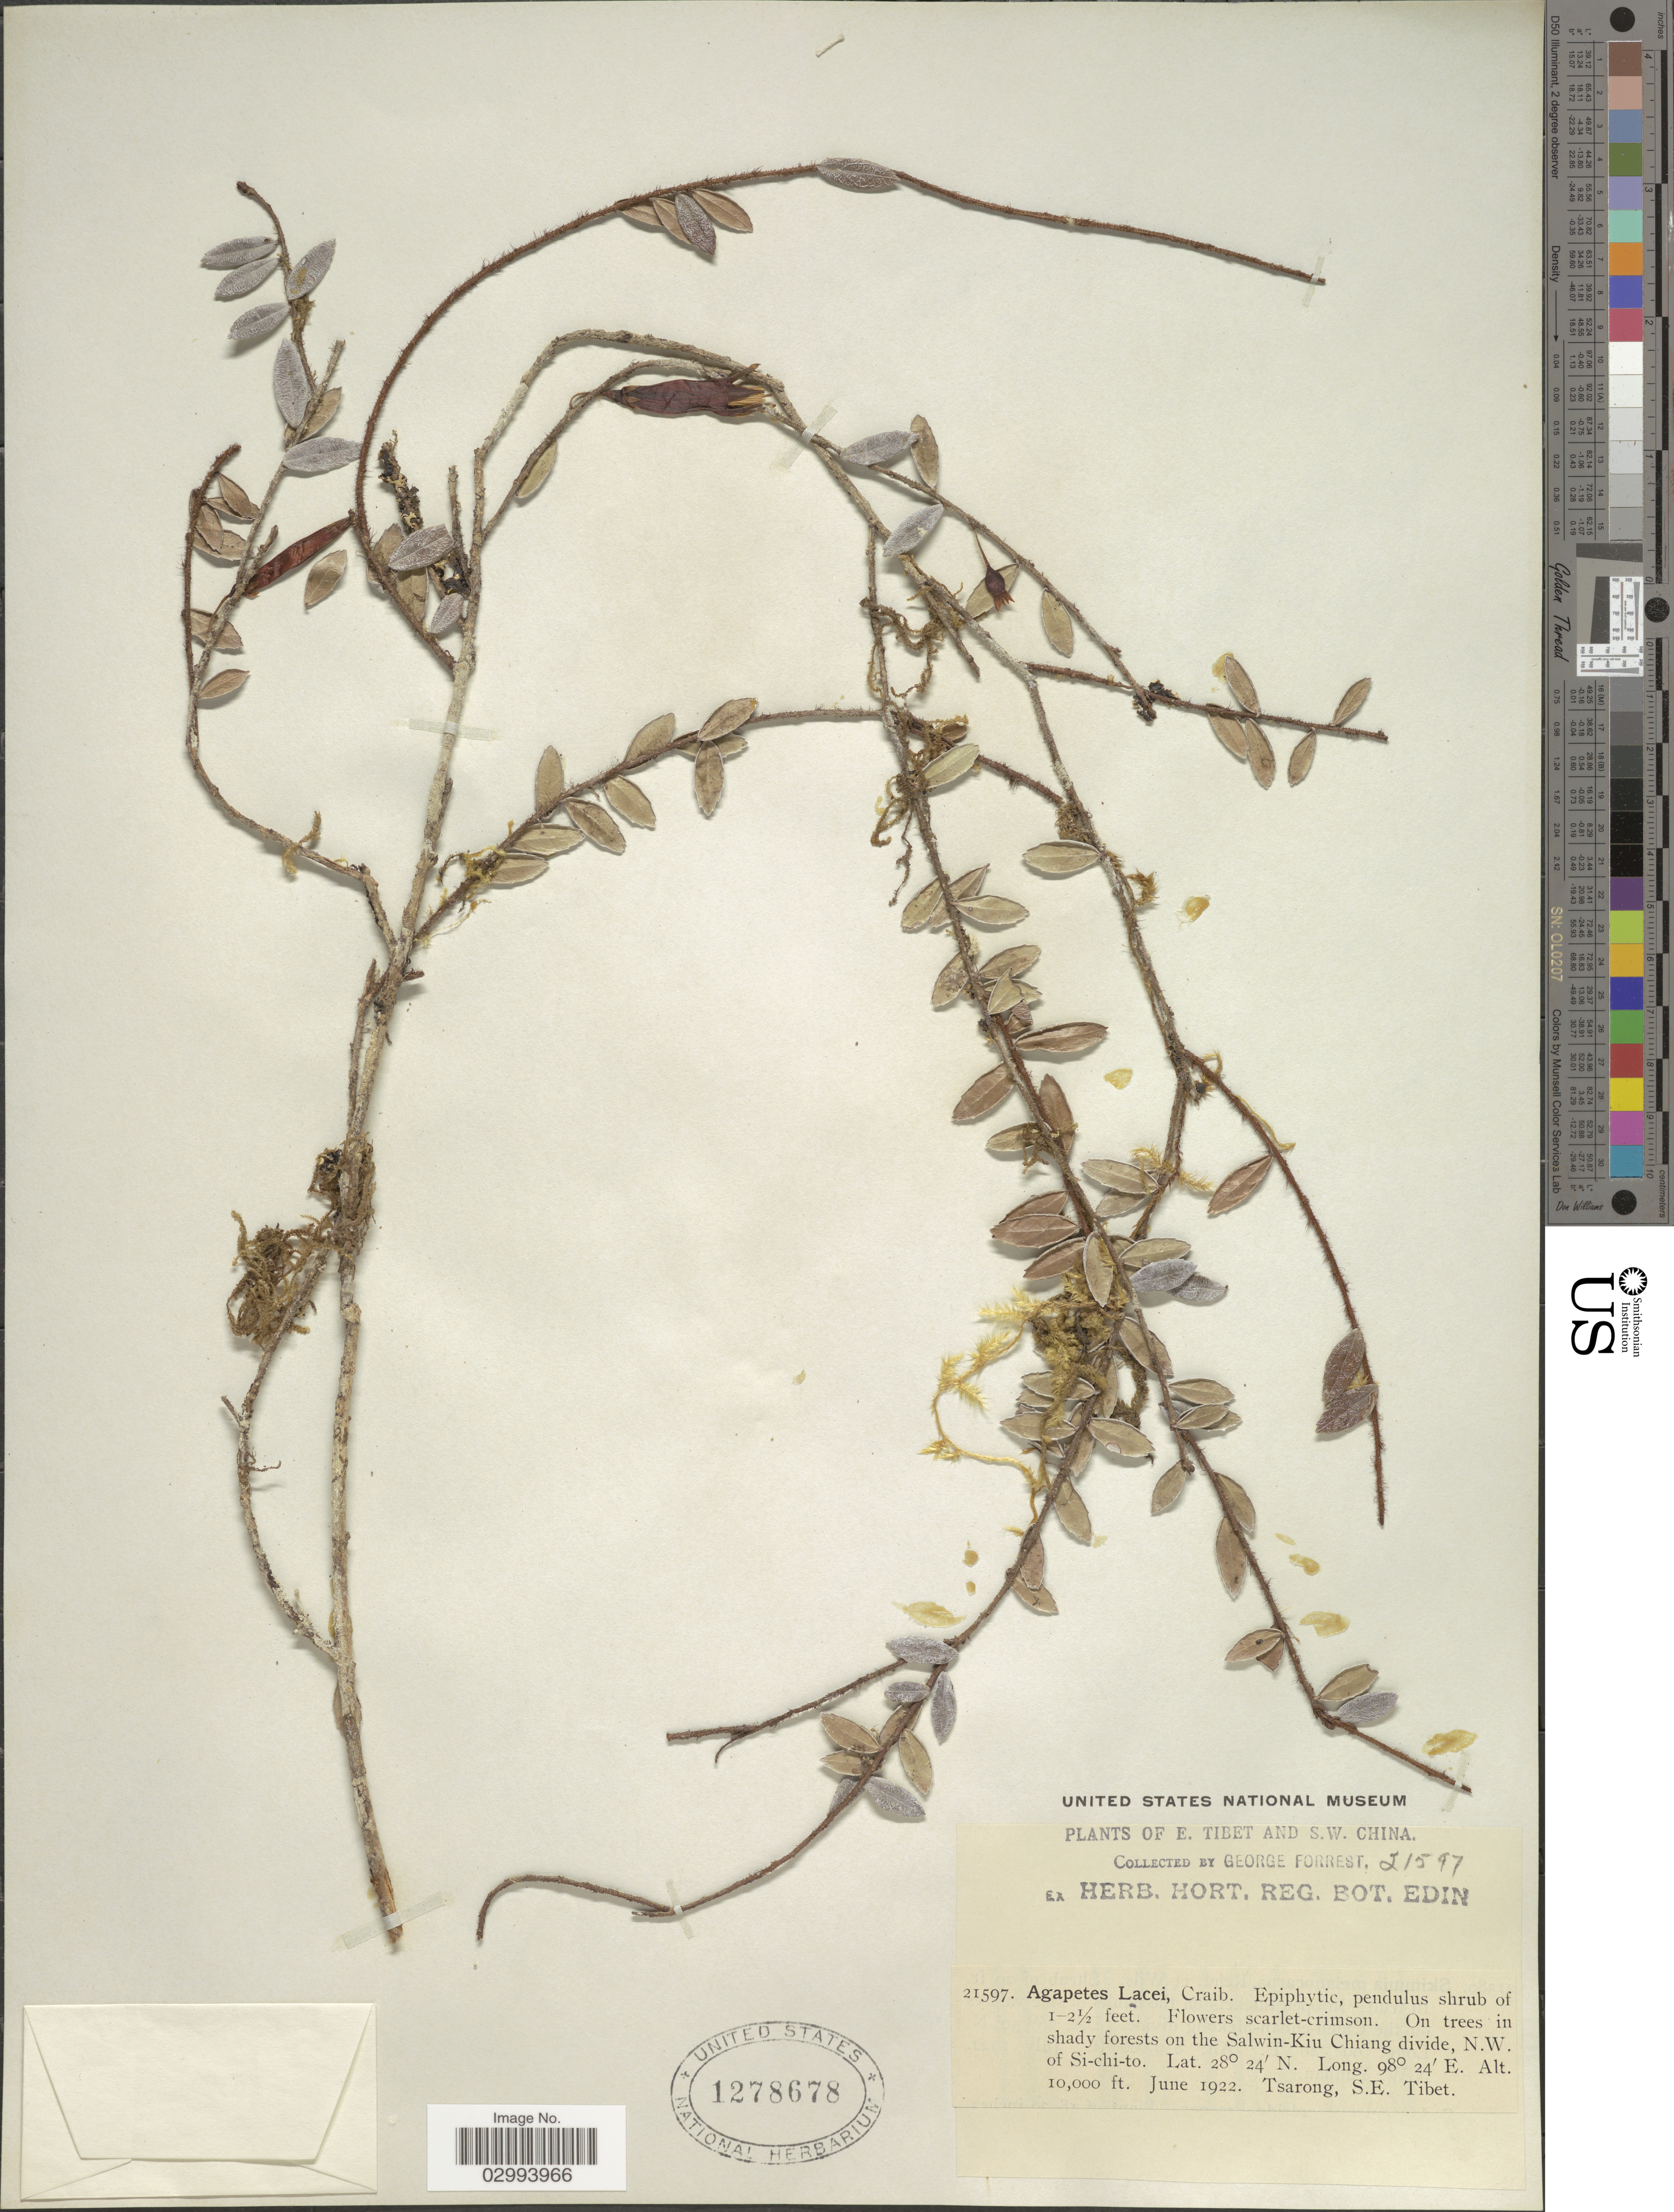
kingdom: Plantae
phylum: Tracheophyta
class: Magnoliopsida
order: Ericales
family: Ericaceae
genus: Agapetes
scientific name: Agapetes lacei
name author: Craib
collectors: G. Forrest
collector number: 21597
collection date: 1922-06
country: China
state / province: Xizang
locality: E. Tibet and S. W. China. On trees in shady forest on the Salwin-Kiu Chiang divide, N. W. of Si-chi-to. Tsarong, S. E. Tibet.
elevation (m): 3048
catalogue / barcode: US 1278678